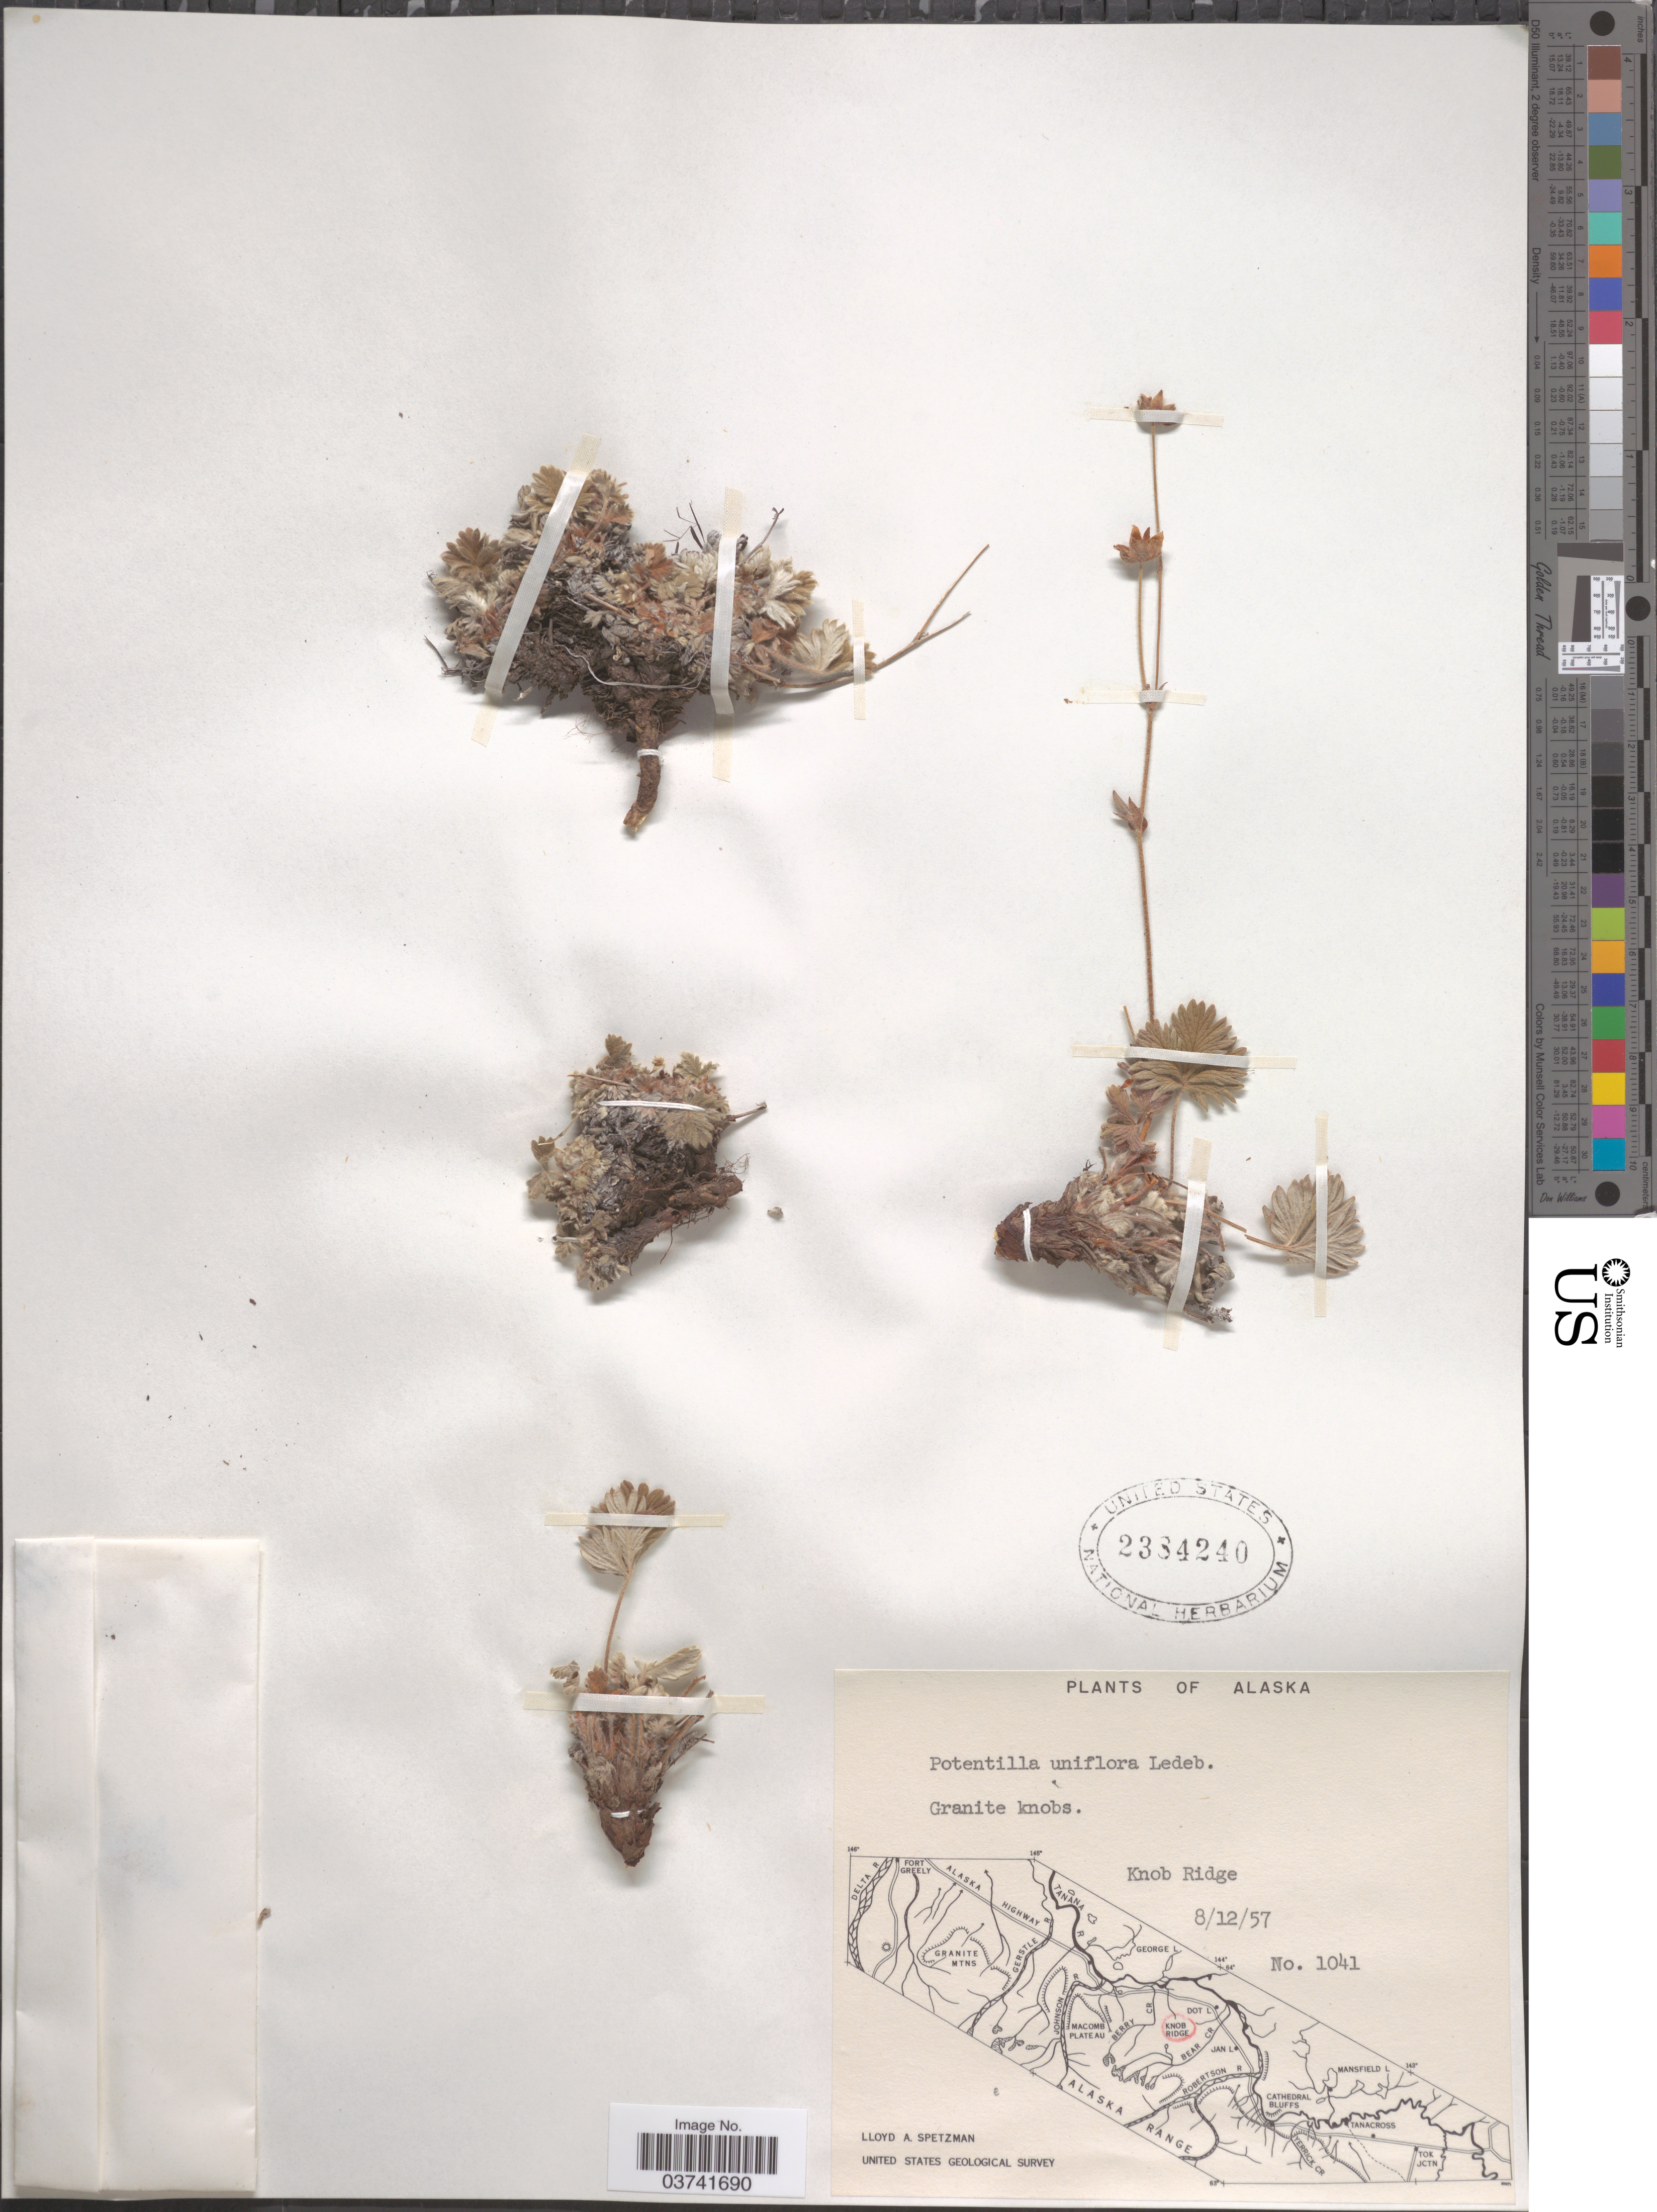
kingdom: Plantae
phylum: Tracheophyta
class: Magnoliopsida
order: Rosales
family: Rosaceae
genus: Potentilla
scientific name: Potentilla uniflora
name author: Ledeb.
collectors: L. Spetzman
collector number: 1041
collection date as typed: Transcribed d/m/y: 12/8/57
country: United States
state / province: Alaska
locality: Granite knobs. Knob Ridge.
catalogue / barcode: US 2384240